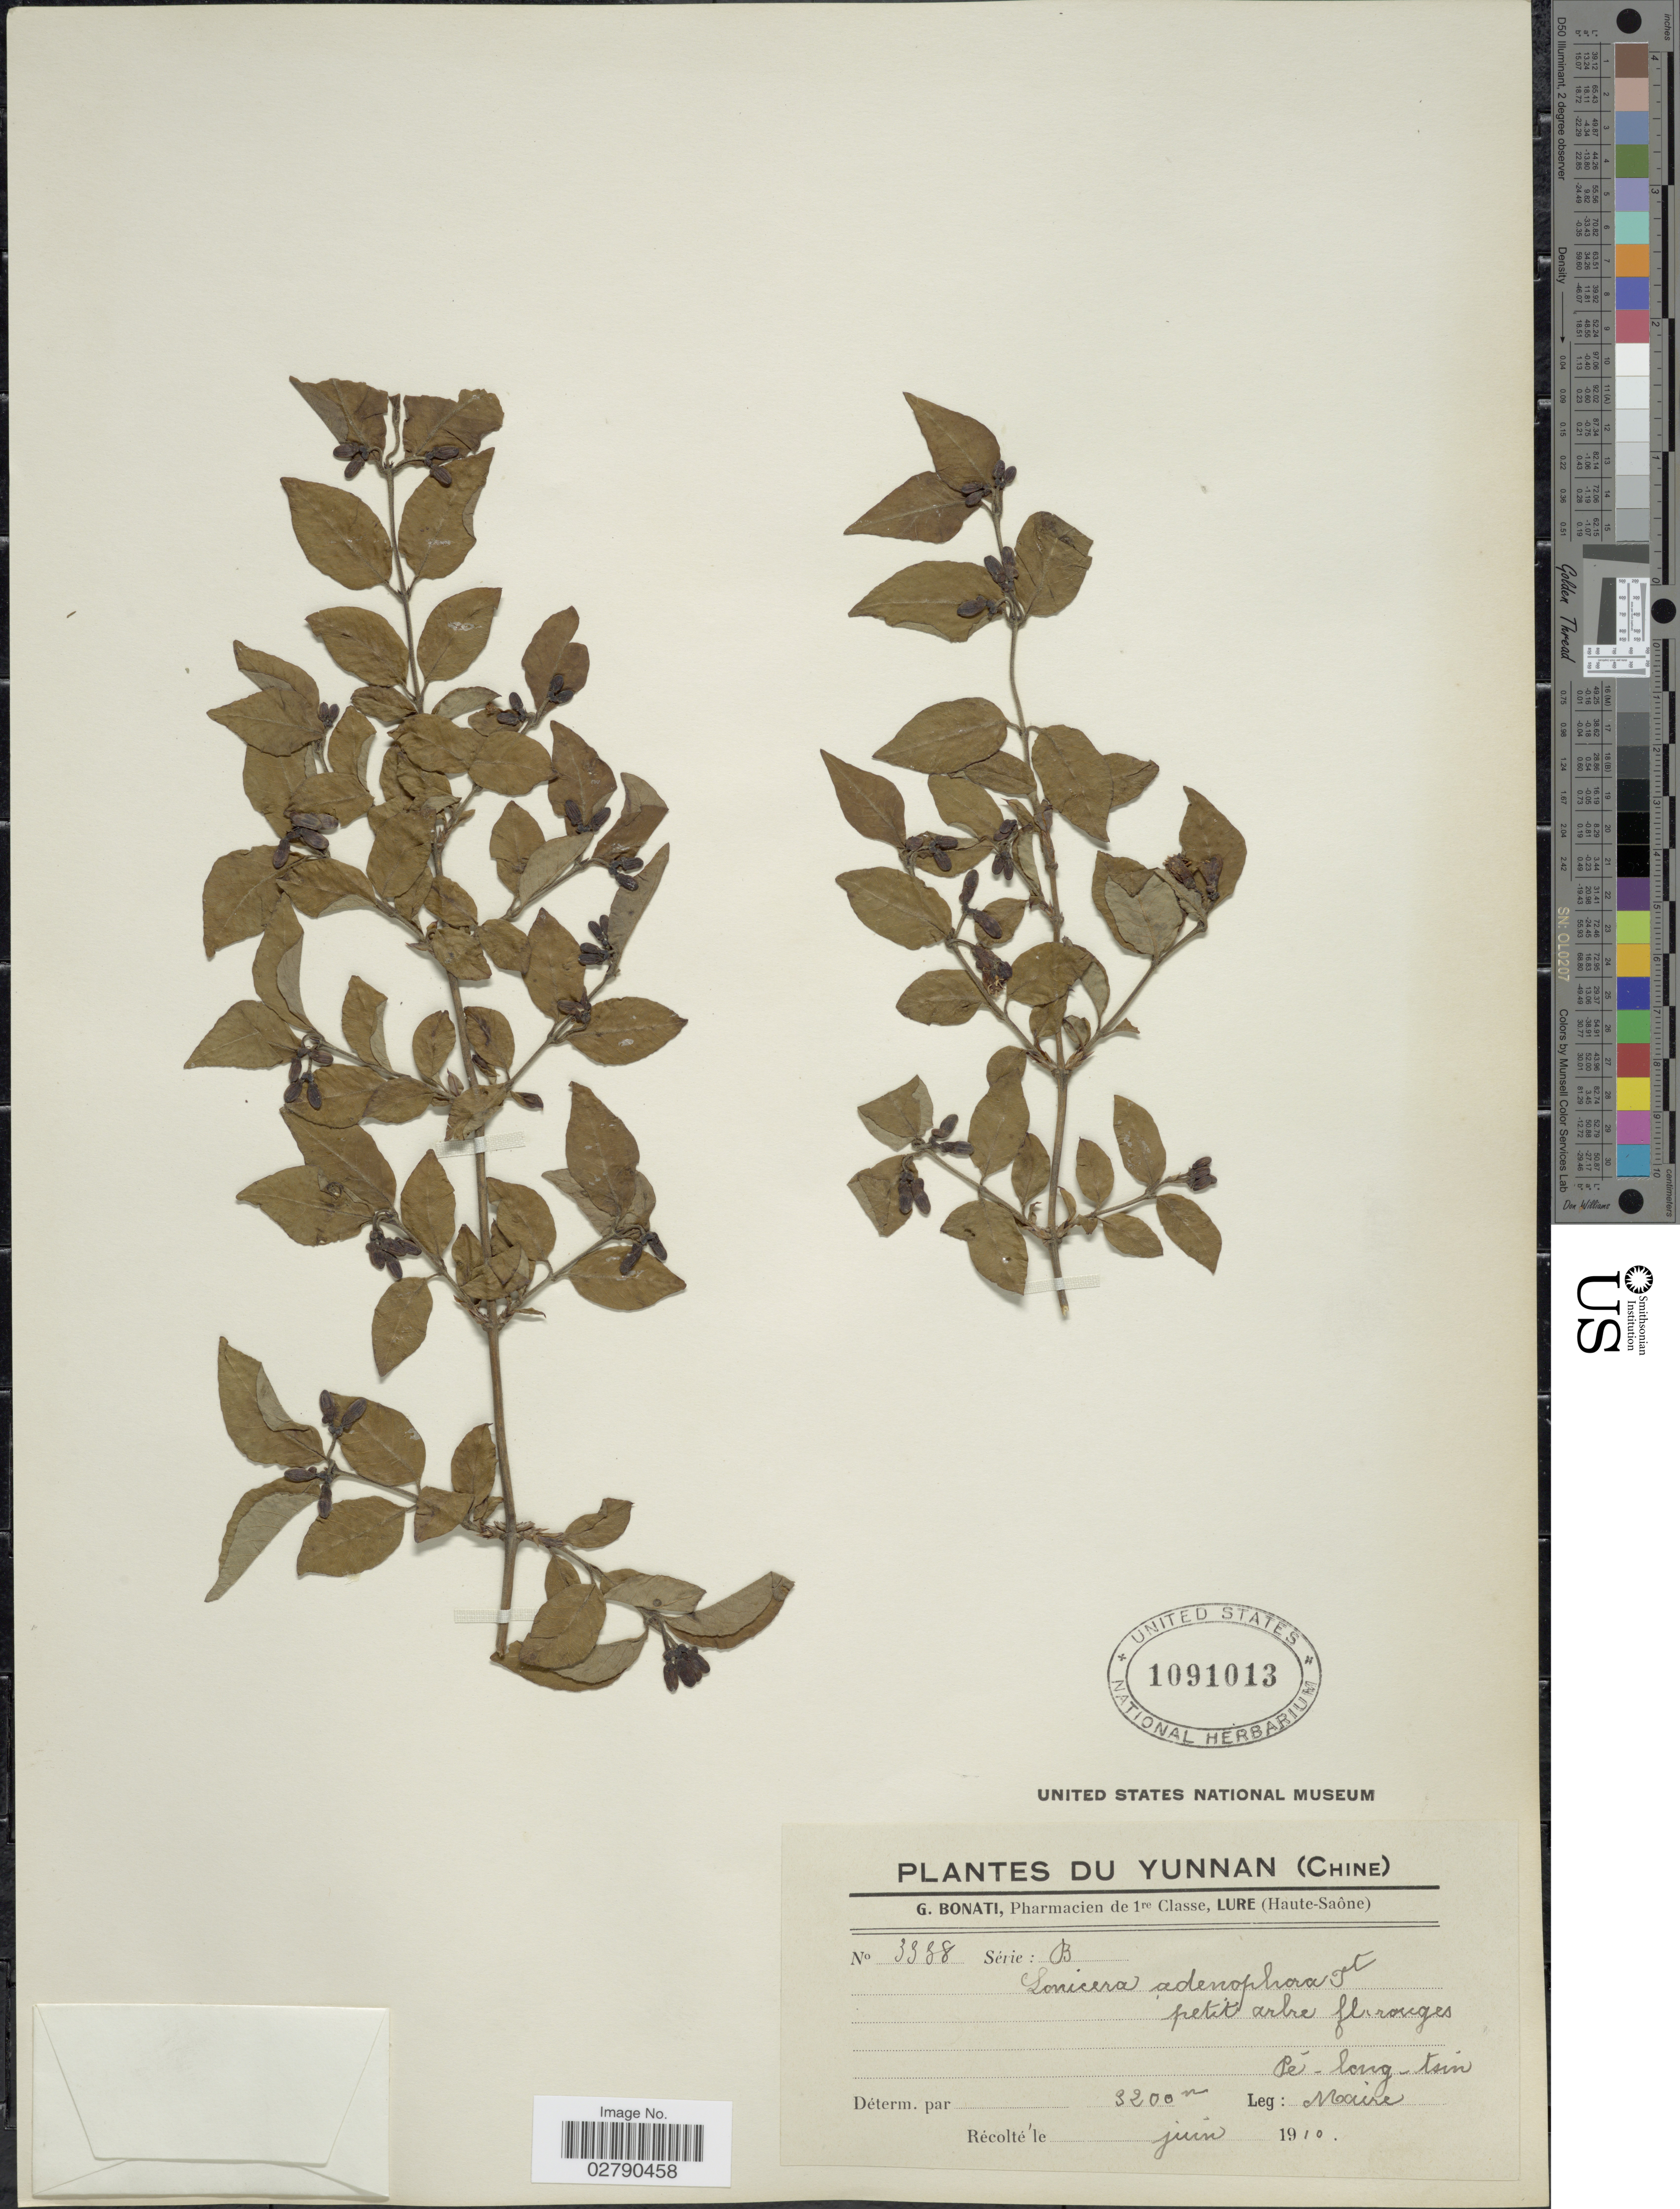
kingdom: Plantae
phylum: Tracheophyta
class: Magnoliopsida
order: Dipsacales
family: Caprifoliaceae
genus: Lonicera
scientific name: Lonicera adenophora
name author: Franch.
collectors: Maire, --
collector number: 3338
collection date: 1910-06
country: China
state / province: Yunnan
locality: Pé-leng-tsin [interpreted].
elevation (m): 3200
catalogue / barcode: US 1091013